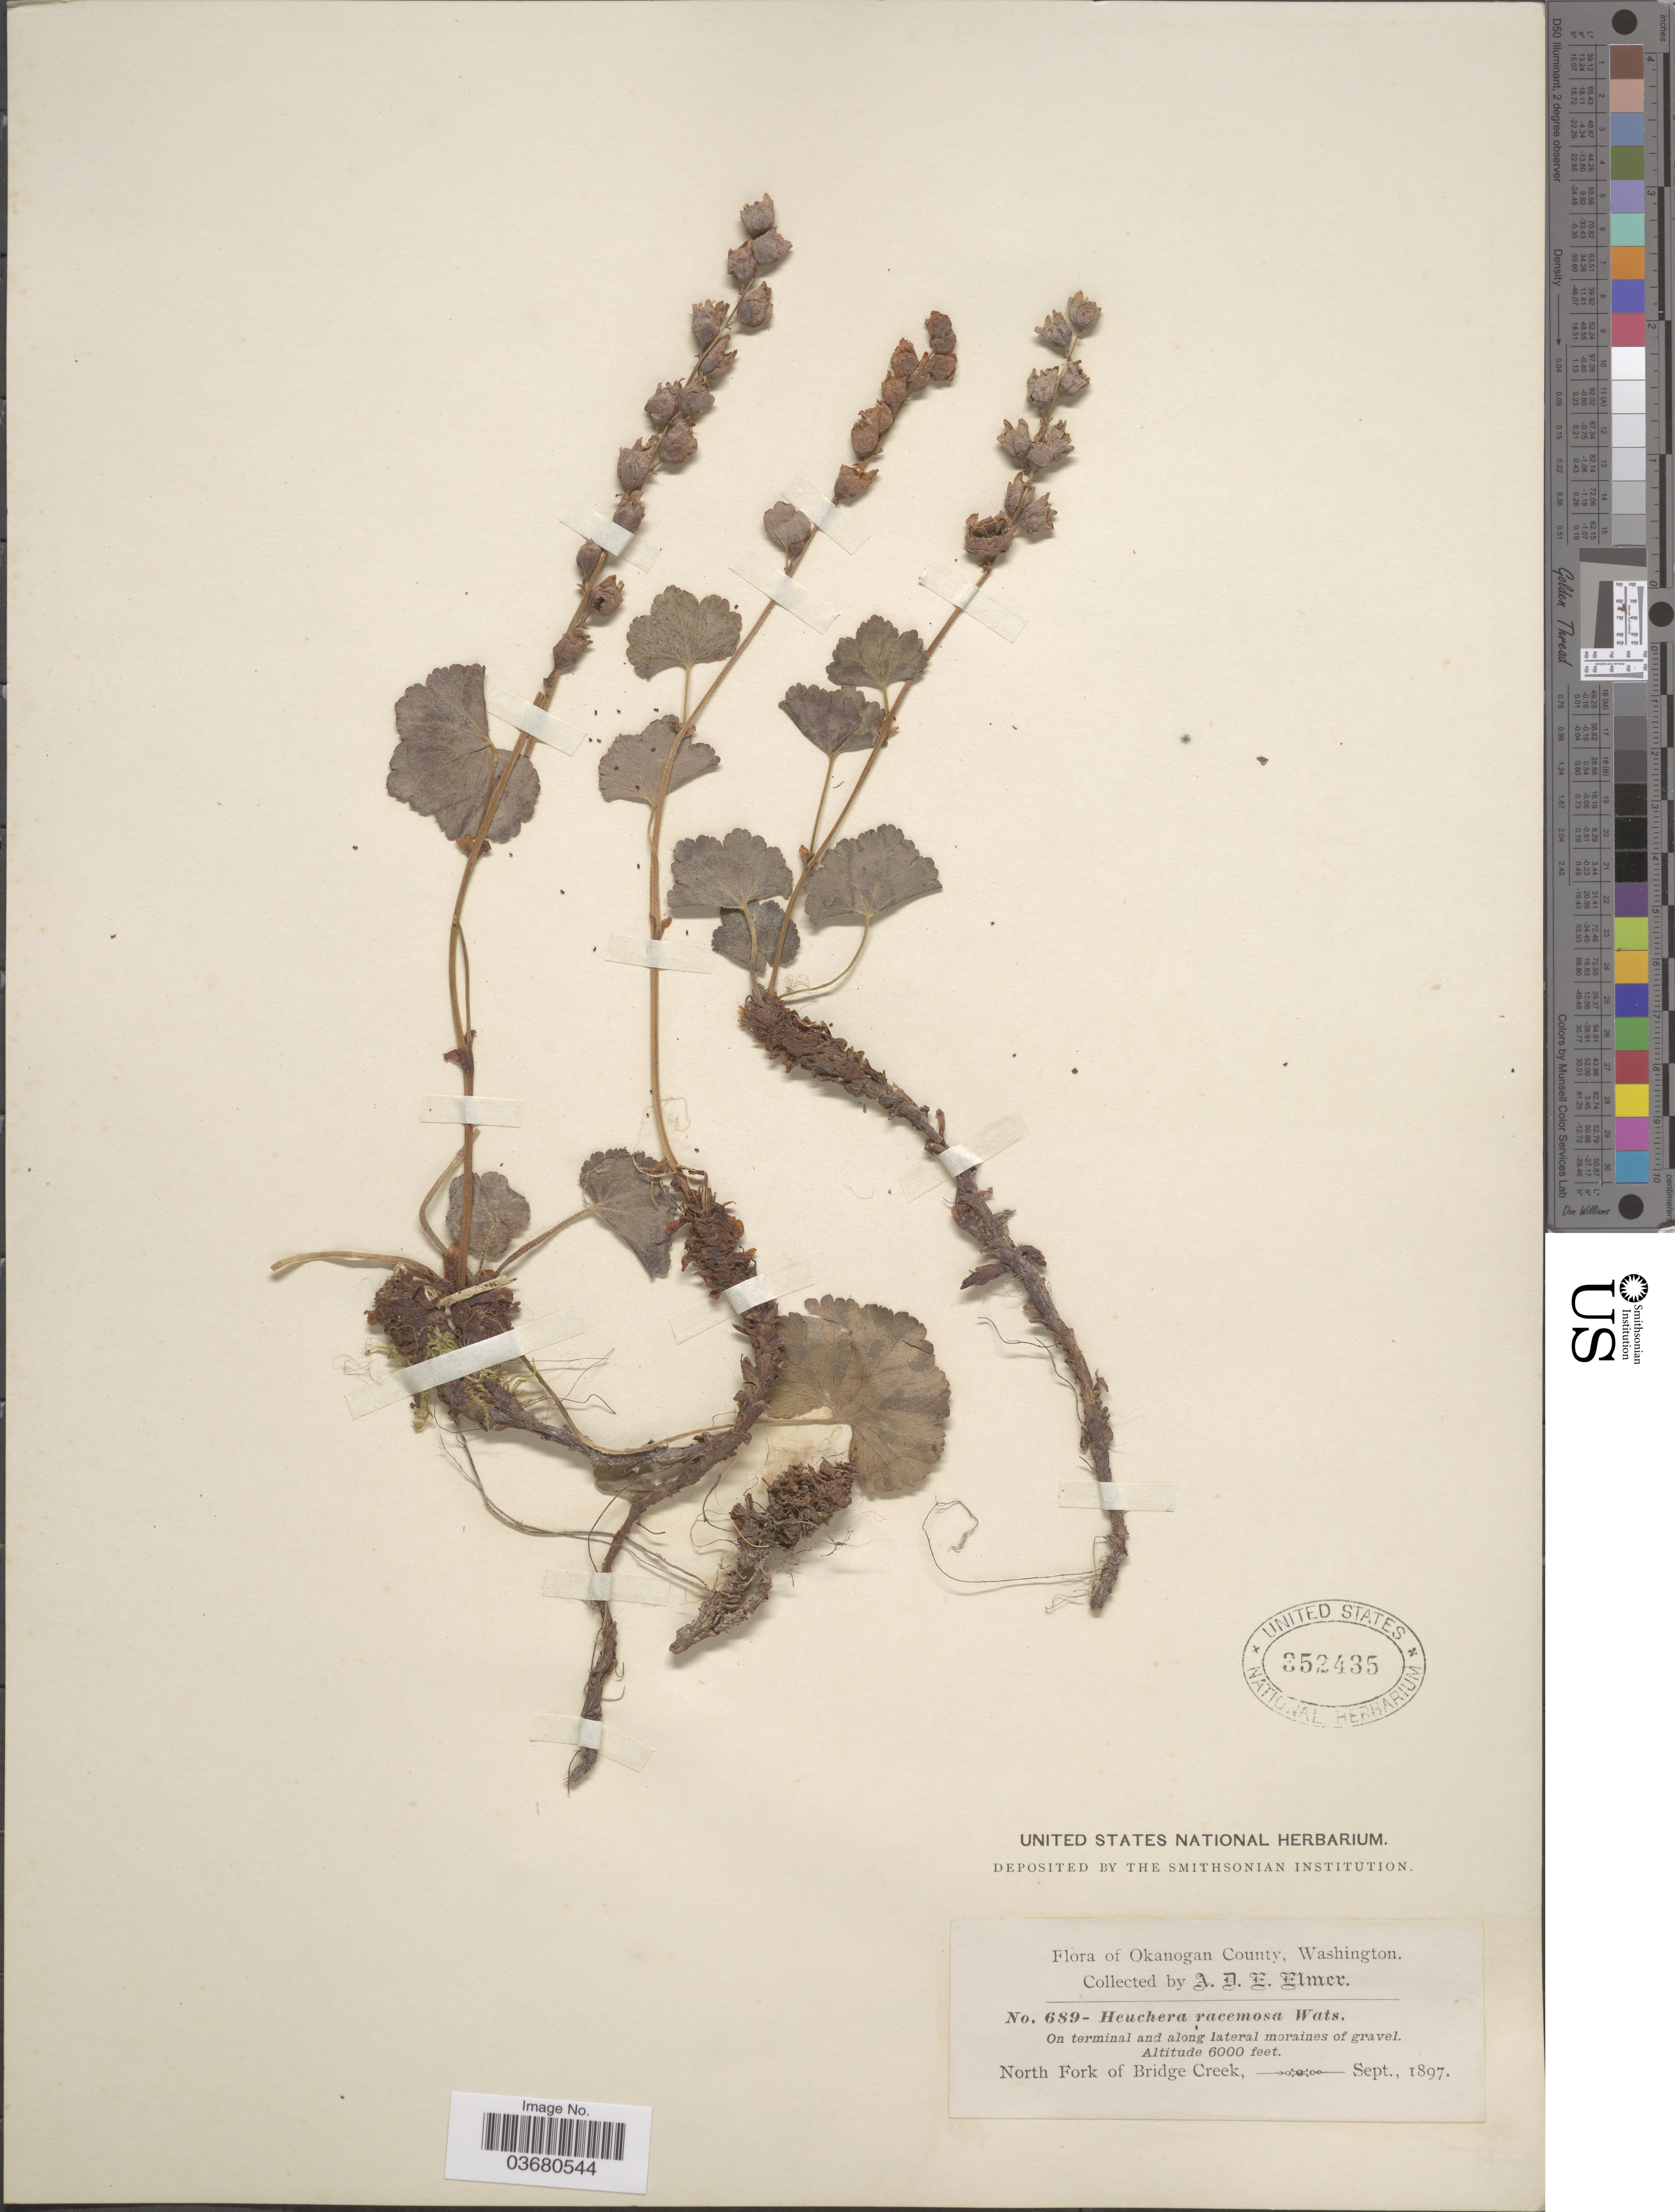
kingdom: Plantae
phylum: Tracheophyta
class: Magnoliopsida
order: Saxifragales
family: Saxifragaceae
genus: Elmera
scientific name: Elmera racemosa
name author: (S. Watson) Rydb.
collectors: A. D. E. Elmer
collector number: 689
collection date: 1897-09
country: United States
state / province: Washington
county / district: Okanogan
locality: Okanogan County. North Fork of Bridge Creek.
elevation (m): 1829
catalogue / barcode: US 352435